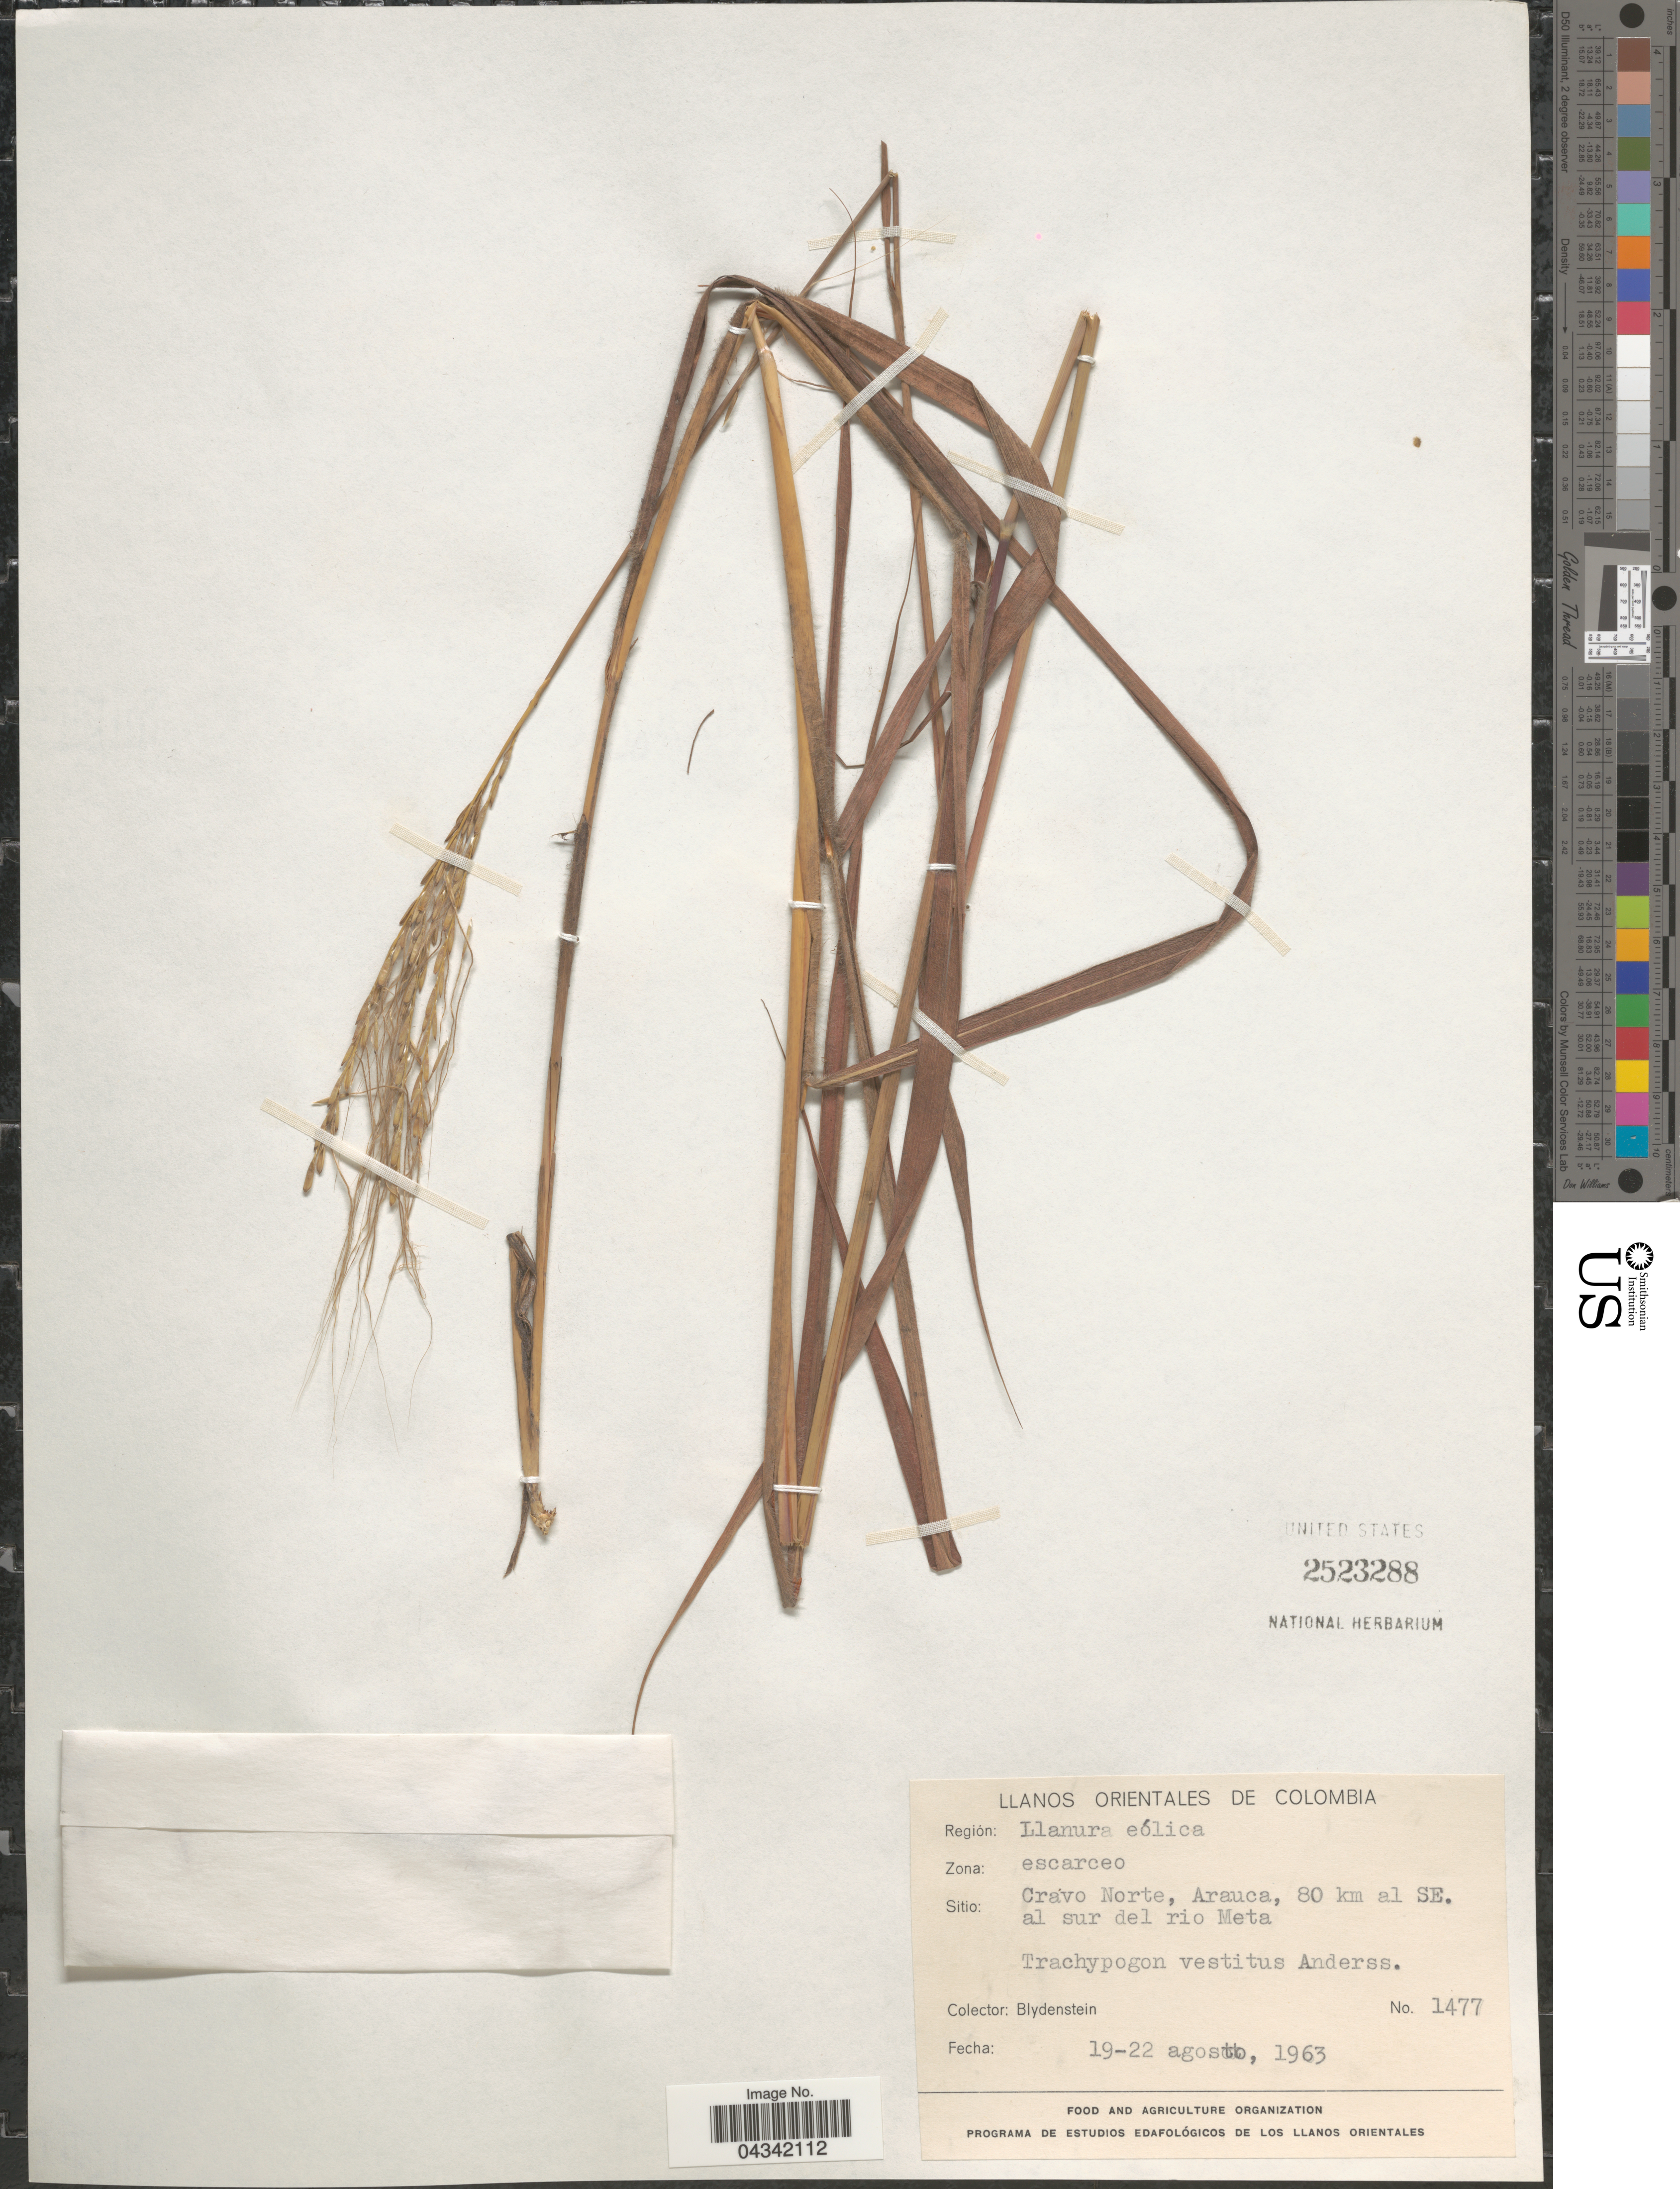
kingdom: Plantae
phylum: Tracheophyta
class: Liliopsida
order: Poales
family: Poaceae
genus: Trachypogon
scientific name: Trachypogon vestitus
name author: L. Andersson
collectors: Blydenstein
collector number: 1477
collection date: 1963-08-19/1963-08-22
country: Colombia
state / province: Arauca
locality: Llanos Orientales de Colombia. Sitio Cravo Norte, Arauca, 80 km al SE al sur del rio Meta.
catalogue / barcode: US 2523288